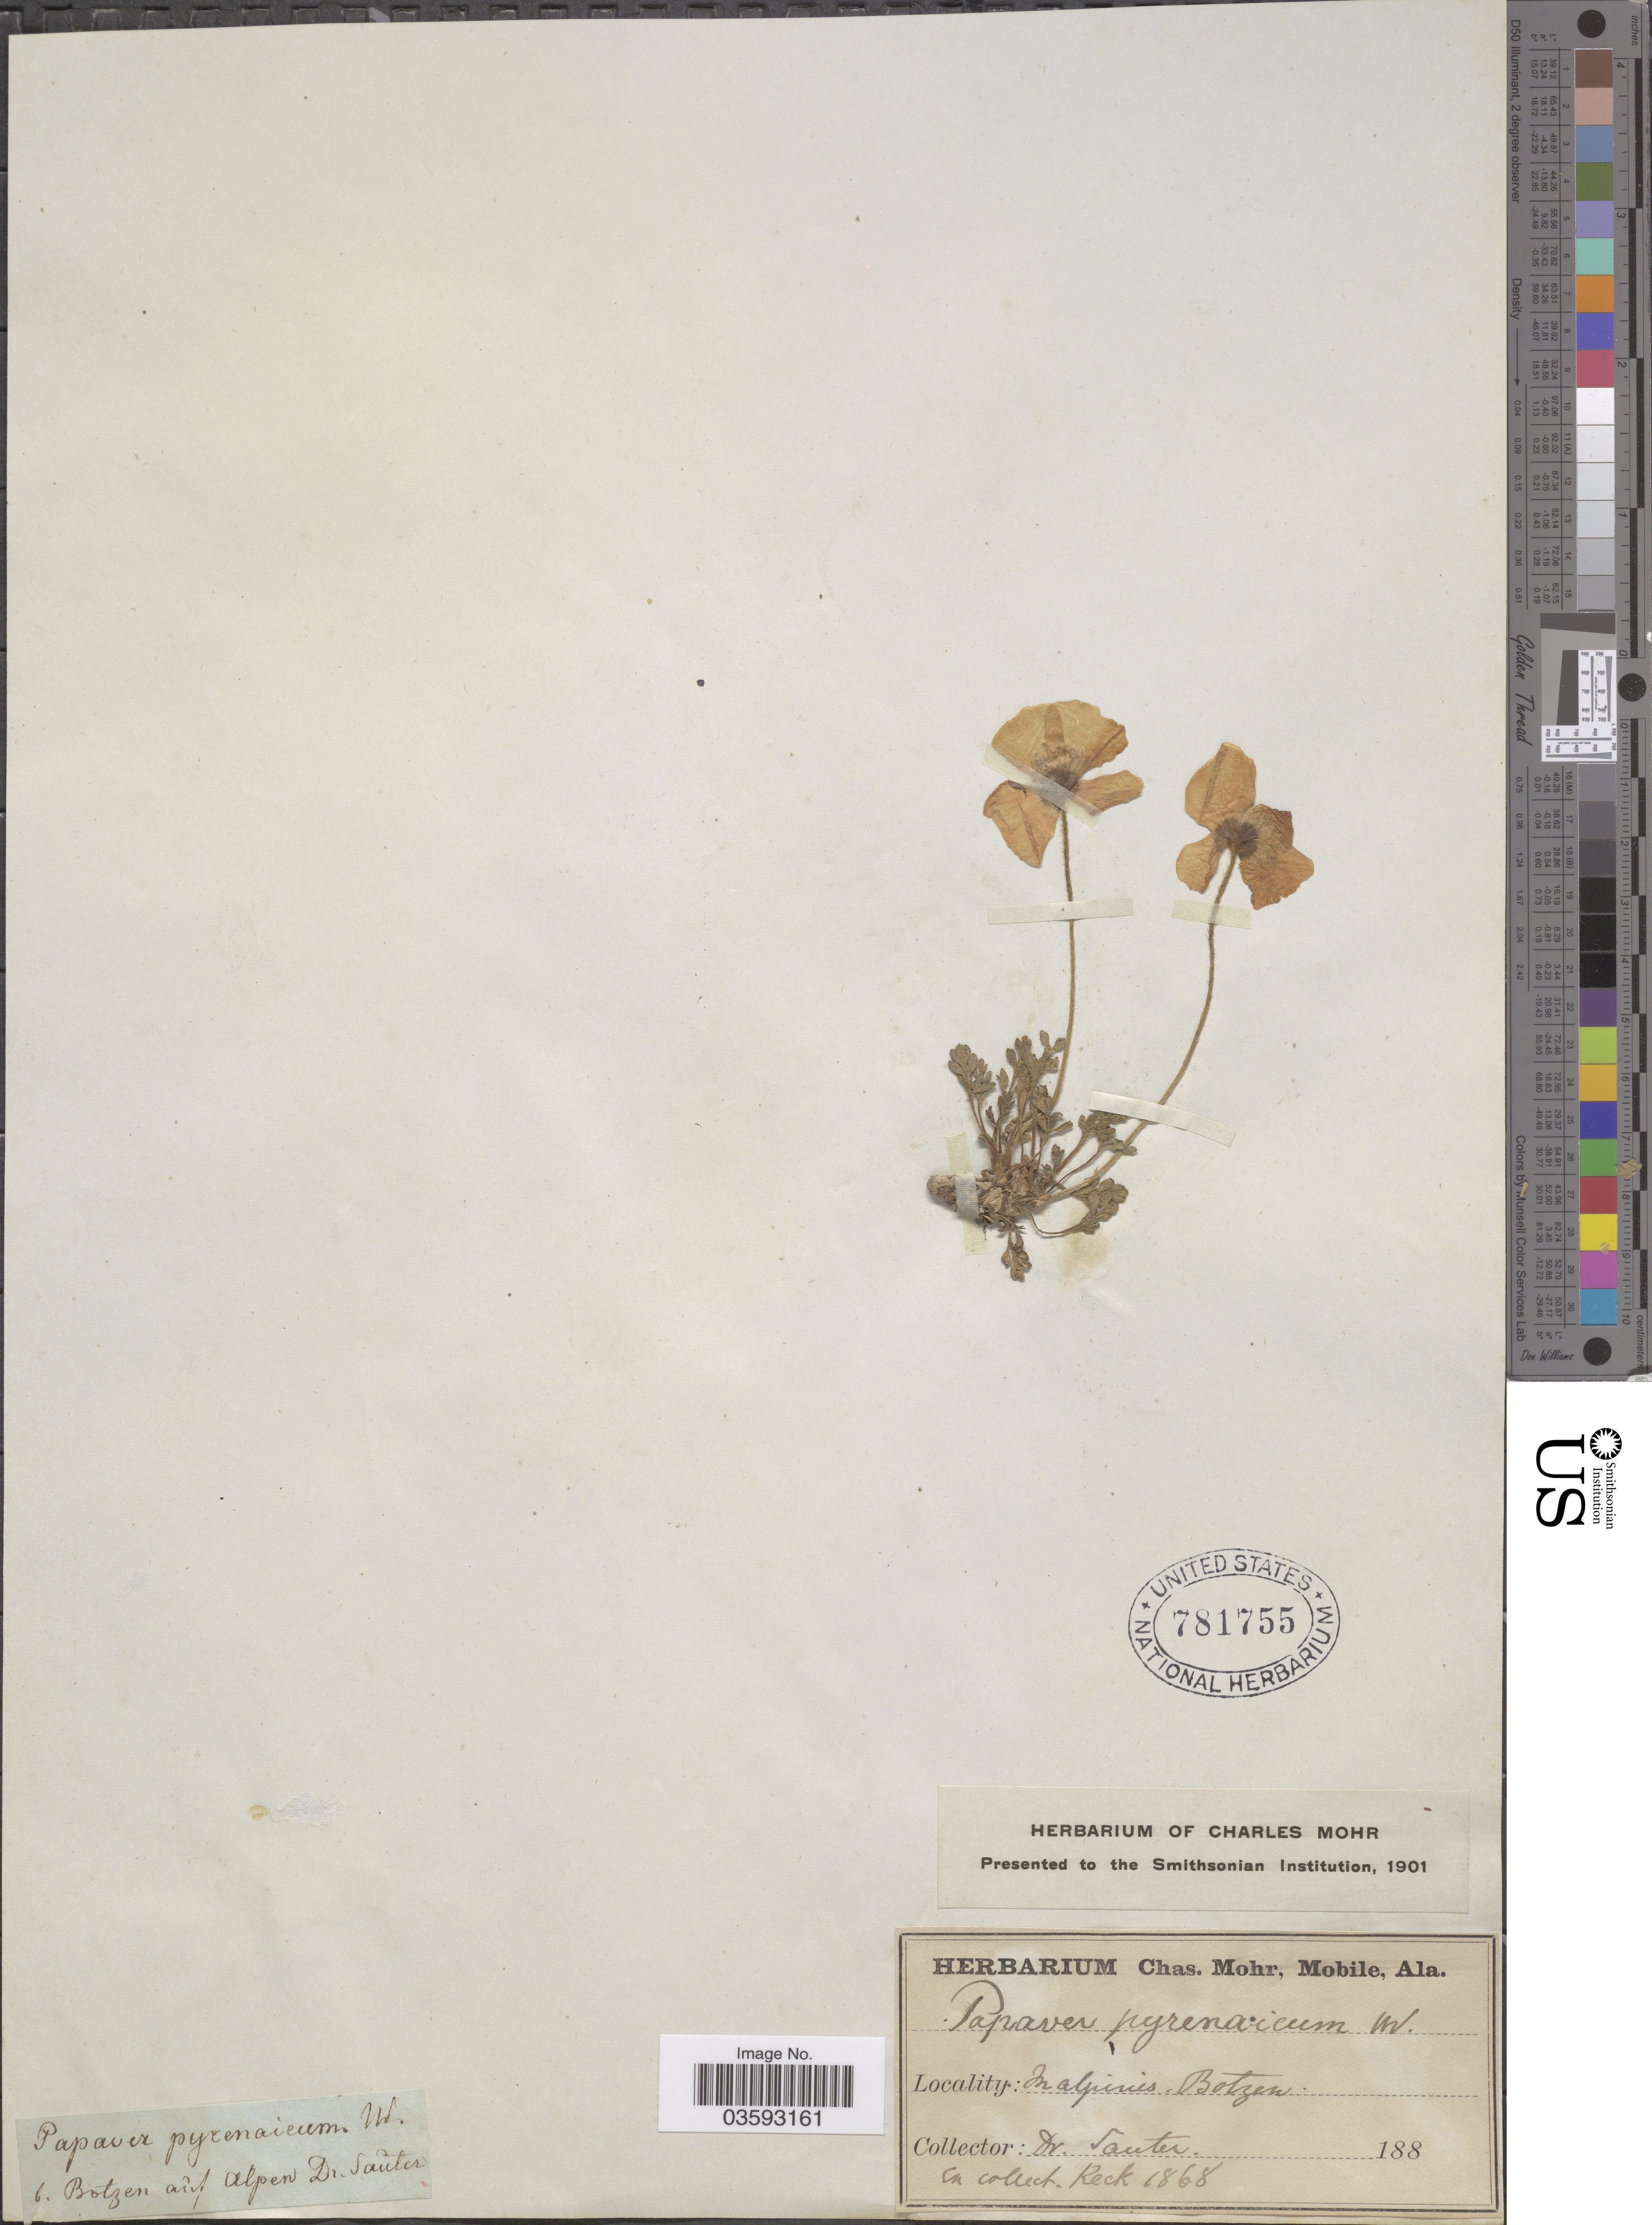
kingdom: Plantae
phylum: Tracheophyta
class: Magnoliopsida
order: Ranunculales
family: Papaveraceae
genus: Papaver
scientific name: Papaver pyrenaicum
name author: Willd.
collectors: -. Sauter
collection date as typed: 188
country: Italy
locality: In alpinis. Botzen. Botzen auf Alpen.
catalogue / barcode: US 781755